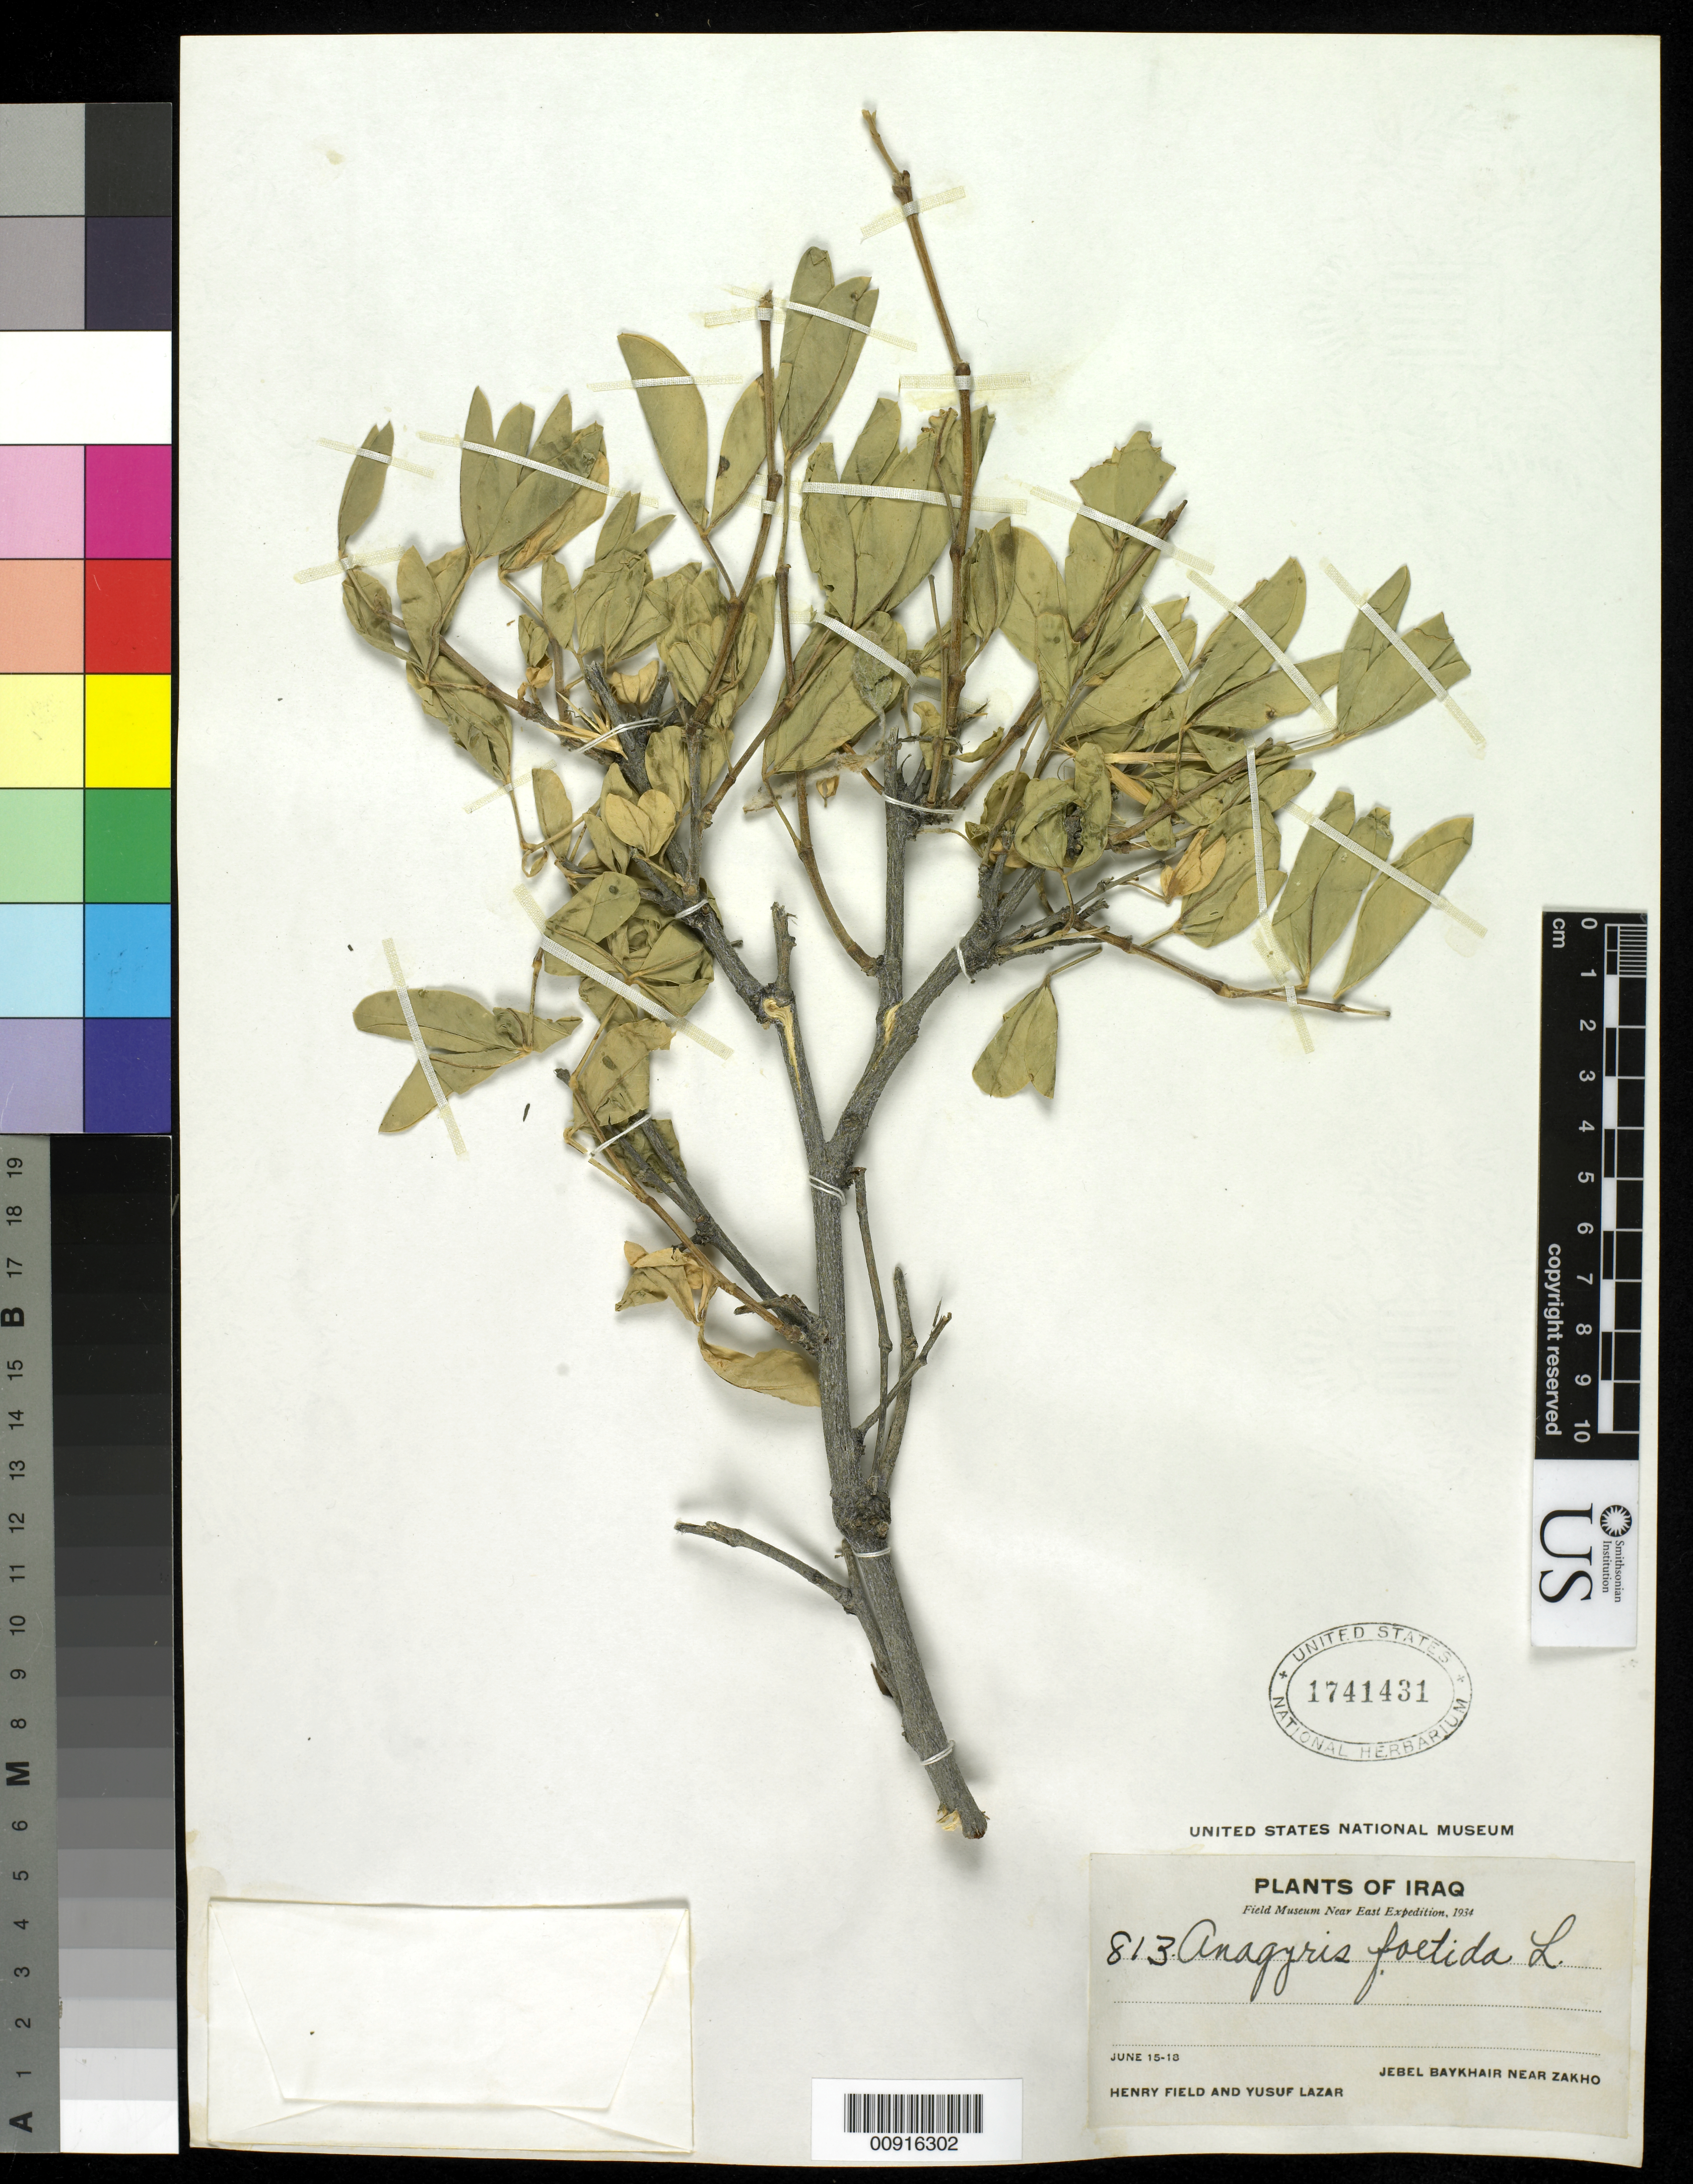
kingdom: Plantae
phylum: Tracheophyta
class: Magnoliopsida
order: Fabales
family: Fabaceae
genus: Anagyris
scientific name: Anagyris foetida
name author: L.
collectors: H. Field & Y. Lazar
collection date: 1934-06-15/1934-06-18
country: Iraq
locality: Jebel Baykhair near Zakho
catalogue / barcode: US 1741431